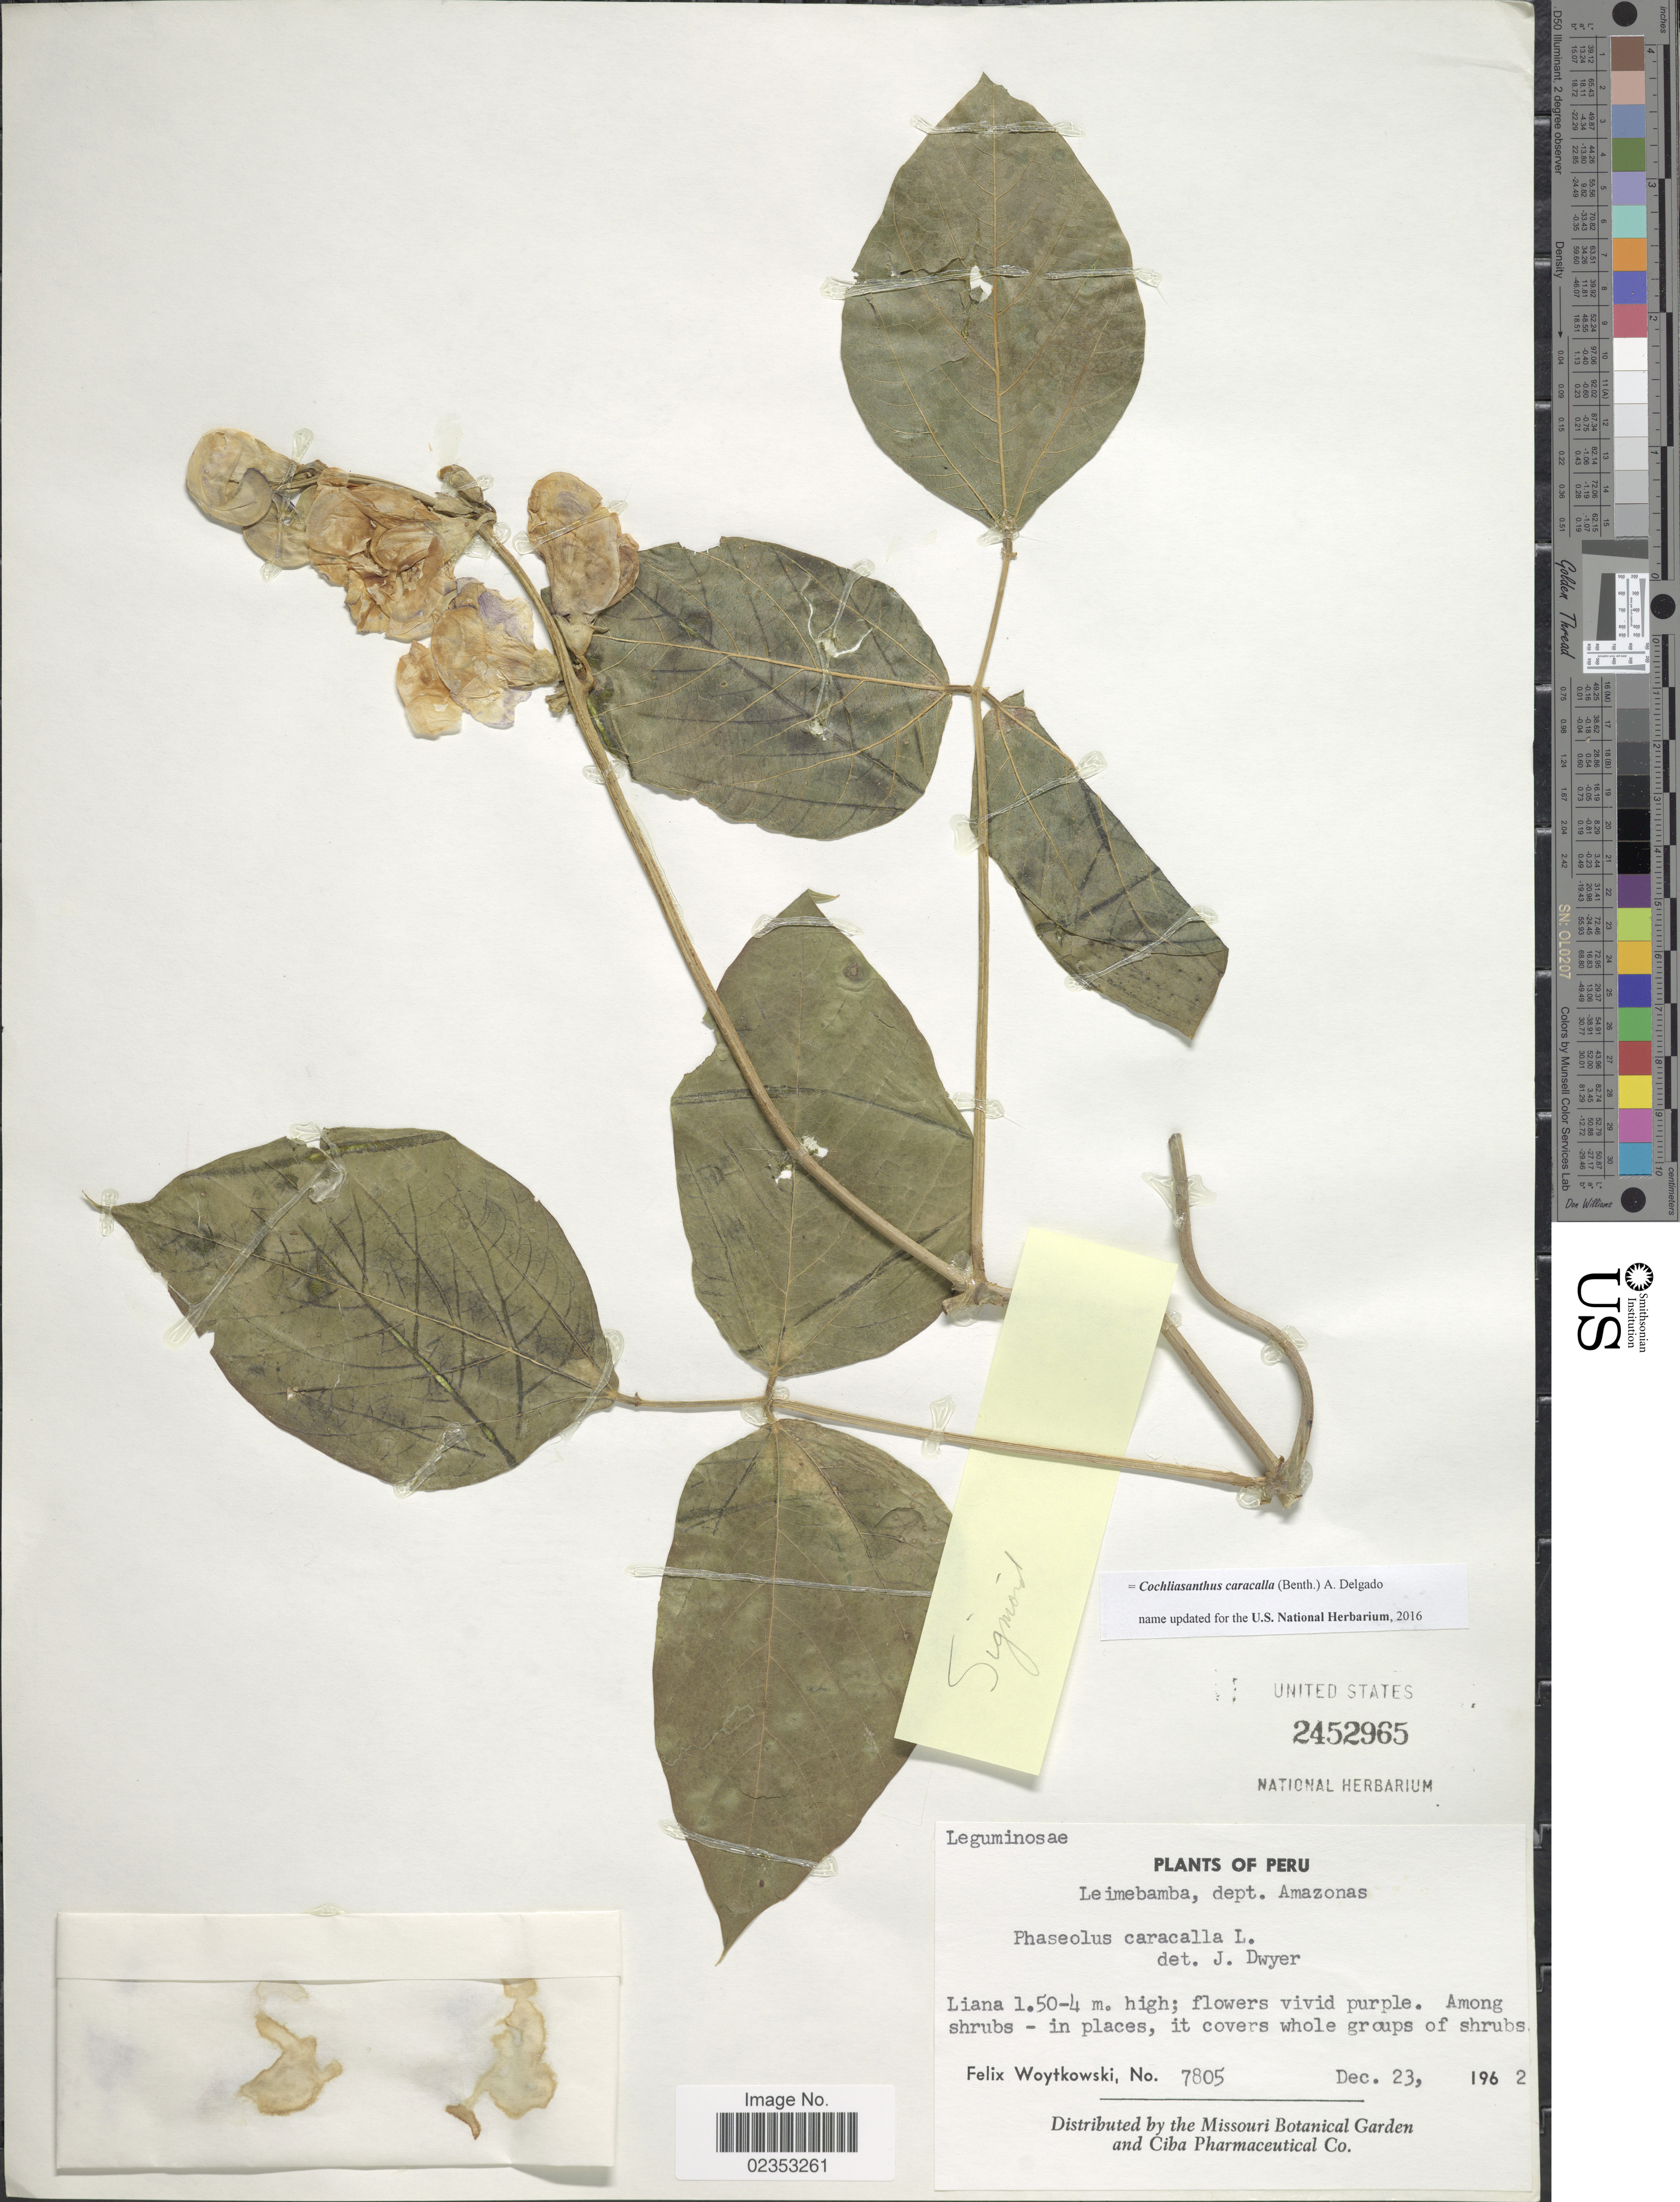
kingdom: Plantae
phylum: Tracheophyta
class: Magnoliopsida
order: Fabales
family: Fabaceae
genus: Cochliasanthus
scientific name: Cochliasanthus caracalla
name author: (L.) Trew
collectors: F. Woytkowski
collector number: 7805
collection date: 1962-12-23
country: Peru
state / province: Amazonas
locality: Leimebamba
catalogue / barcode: US 2452965